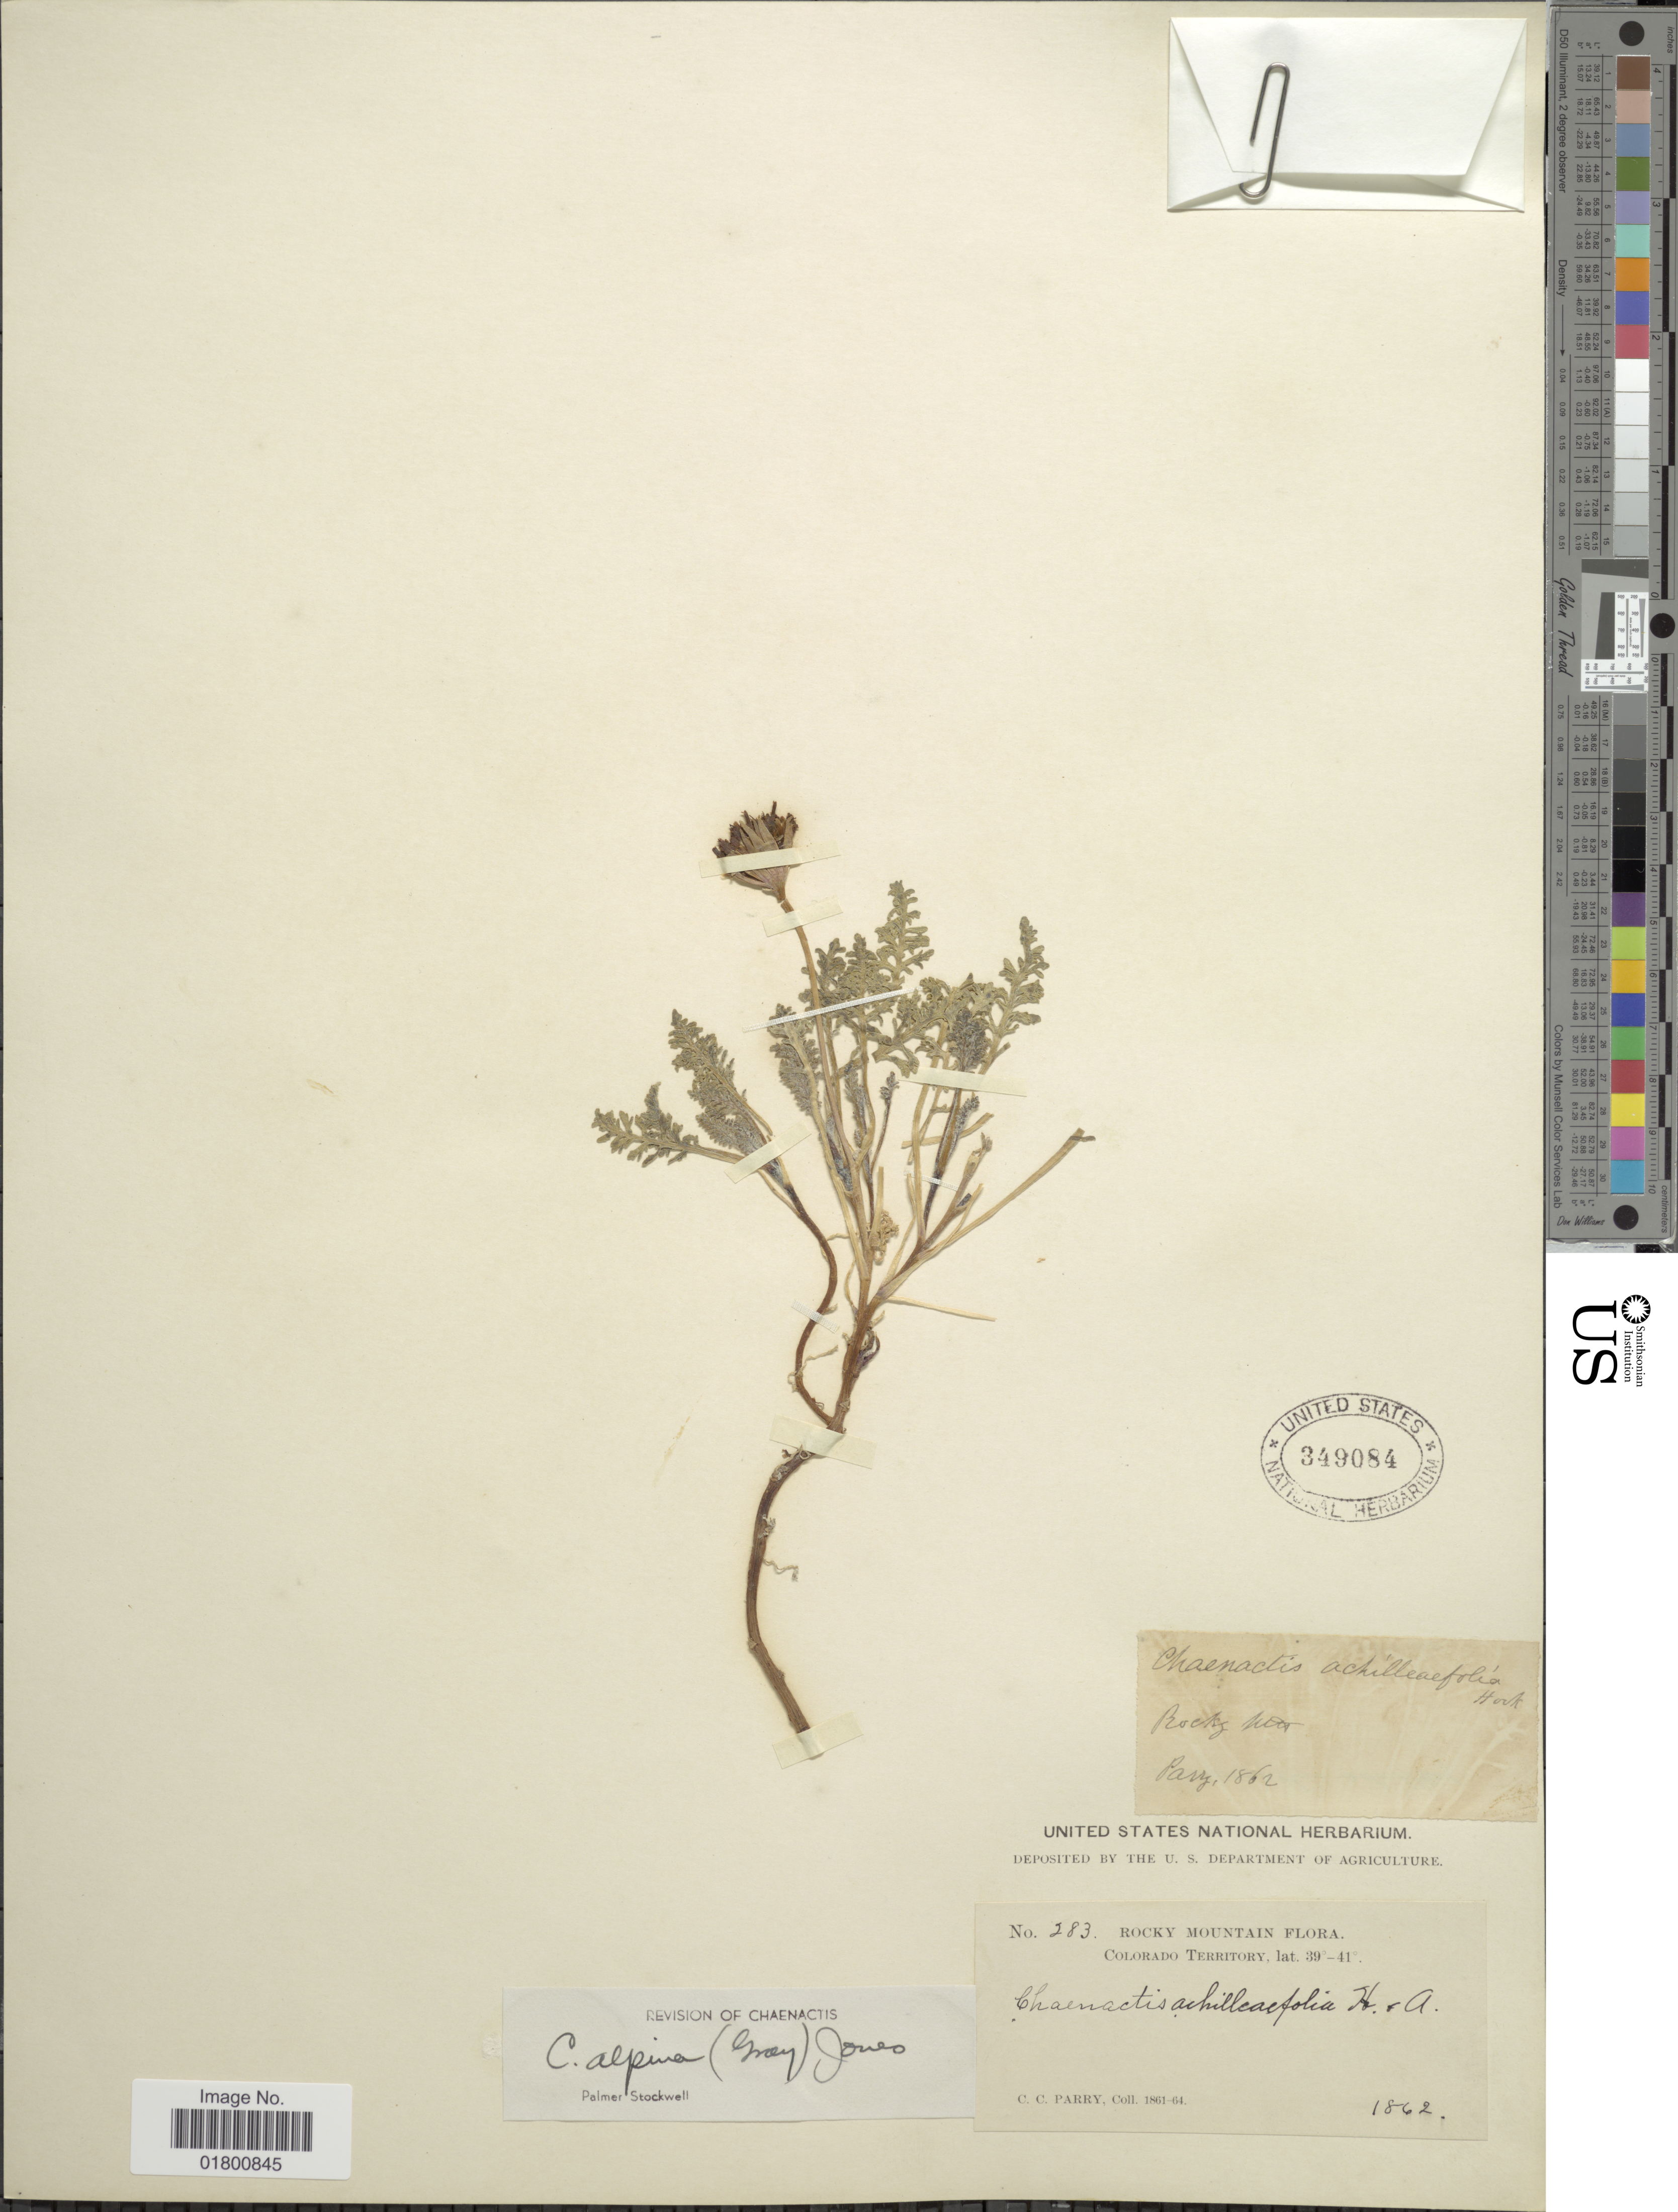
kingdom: Plantae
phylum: Tracheophyta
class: Magnoliopsida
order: Asterales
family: Asteraceae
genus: Chaenactis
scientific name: Chaenactis alpina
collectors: C. C. Parry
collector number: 283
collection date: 1862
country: United States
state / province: Colorado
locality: Rocky Mountain, Colorado Territory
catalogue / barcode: US 349084